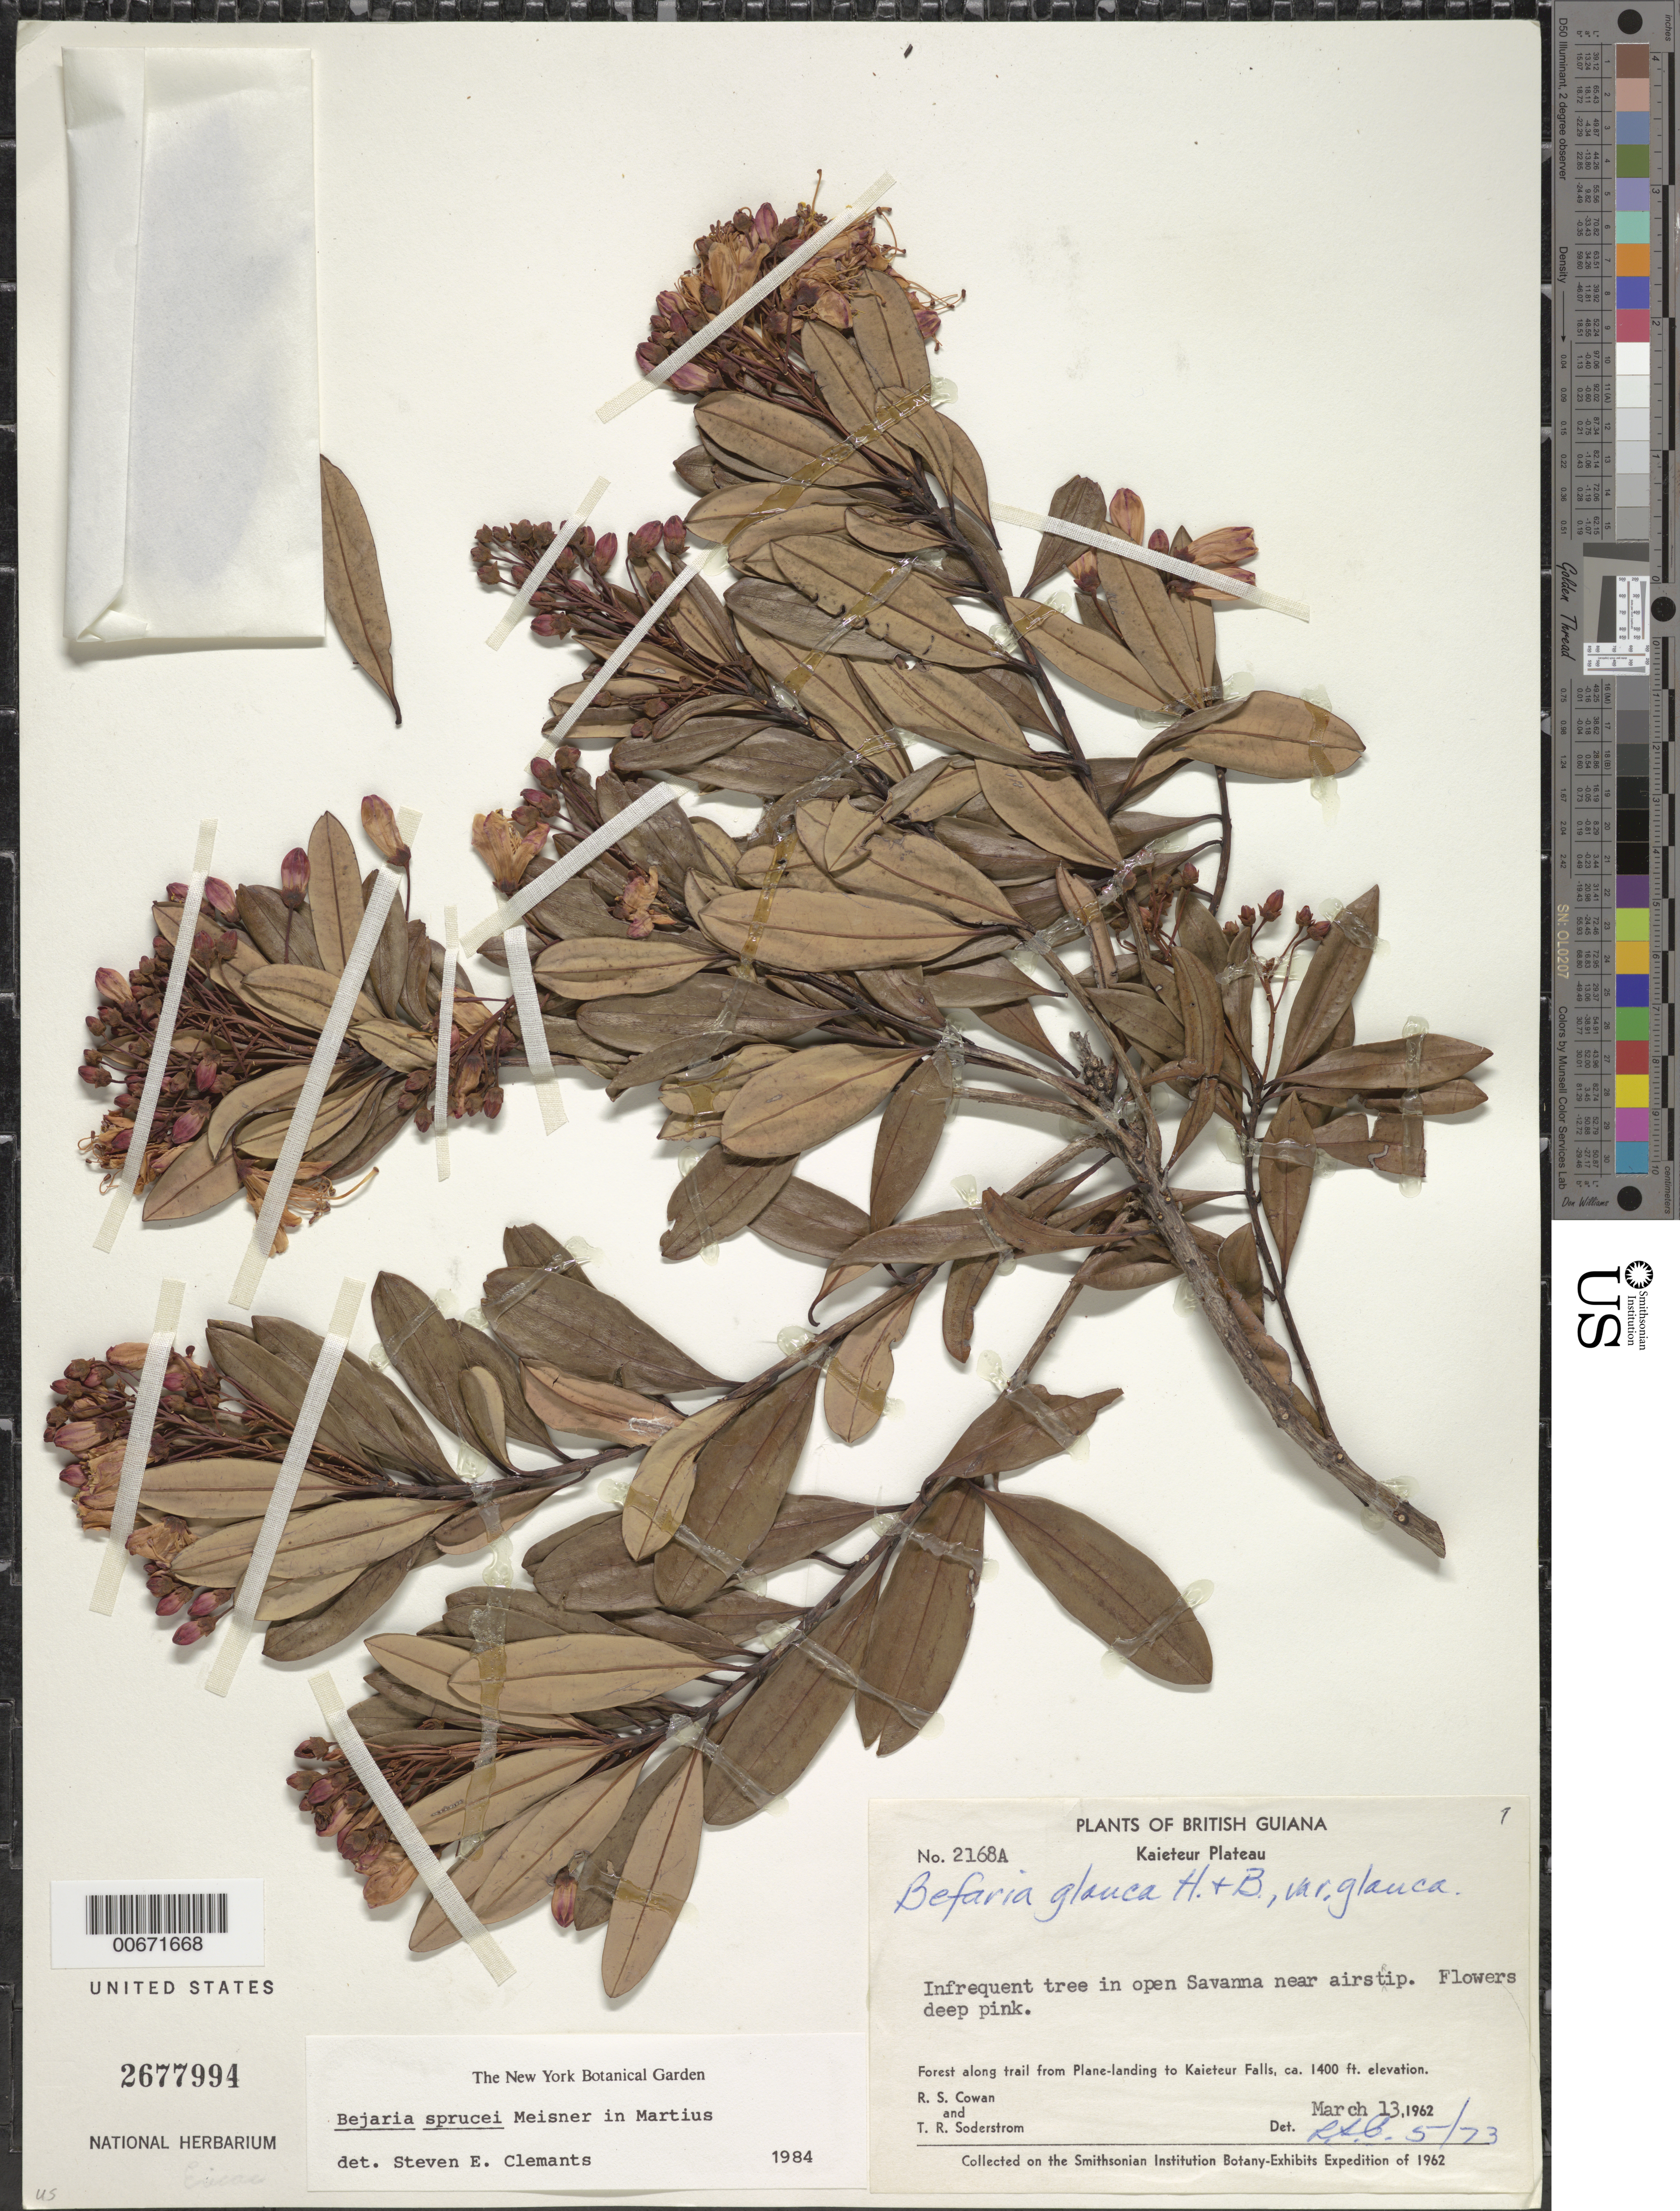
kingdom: Plantae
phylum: Tracheophyta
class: Magnoliopsida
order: Ericales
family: Ericaceae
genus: Bejaria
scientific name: Bejaria sprucei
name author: Meisn.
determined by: Clemants, S. E.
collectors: R. S. Cowan & T. R. Soderstrom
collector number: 2168 A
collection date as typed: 13-Mar-62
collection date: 1962-03-13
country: Guyana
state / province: Potaro-Siparuni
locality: Kaieteur Plateau, along trail from plane landing to Kaieteur Falls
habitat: Open savanna near plane landing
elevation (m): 427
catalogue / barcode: US 2677994